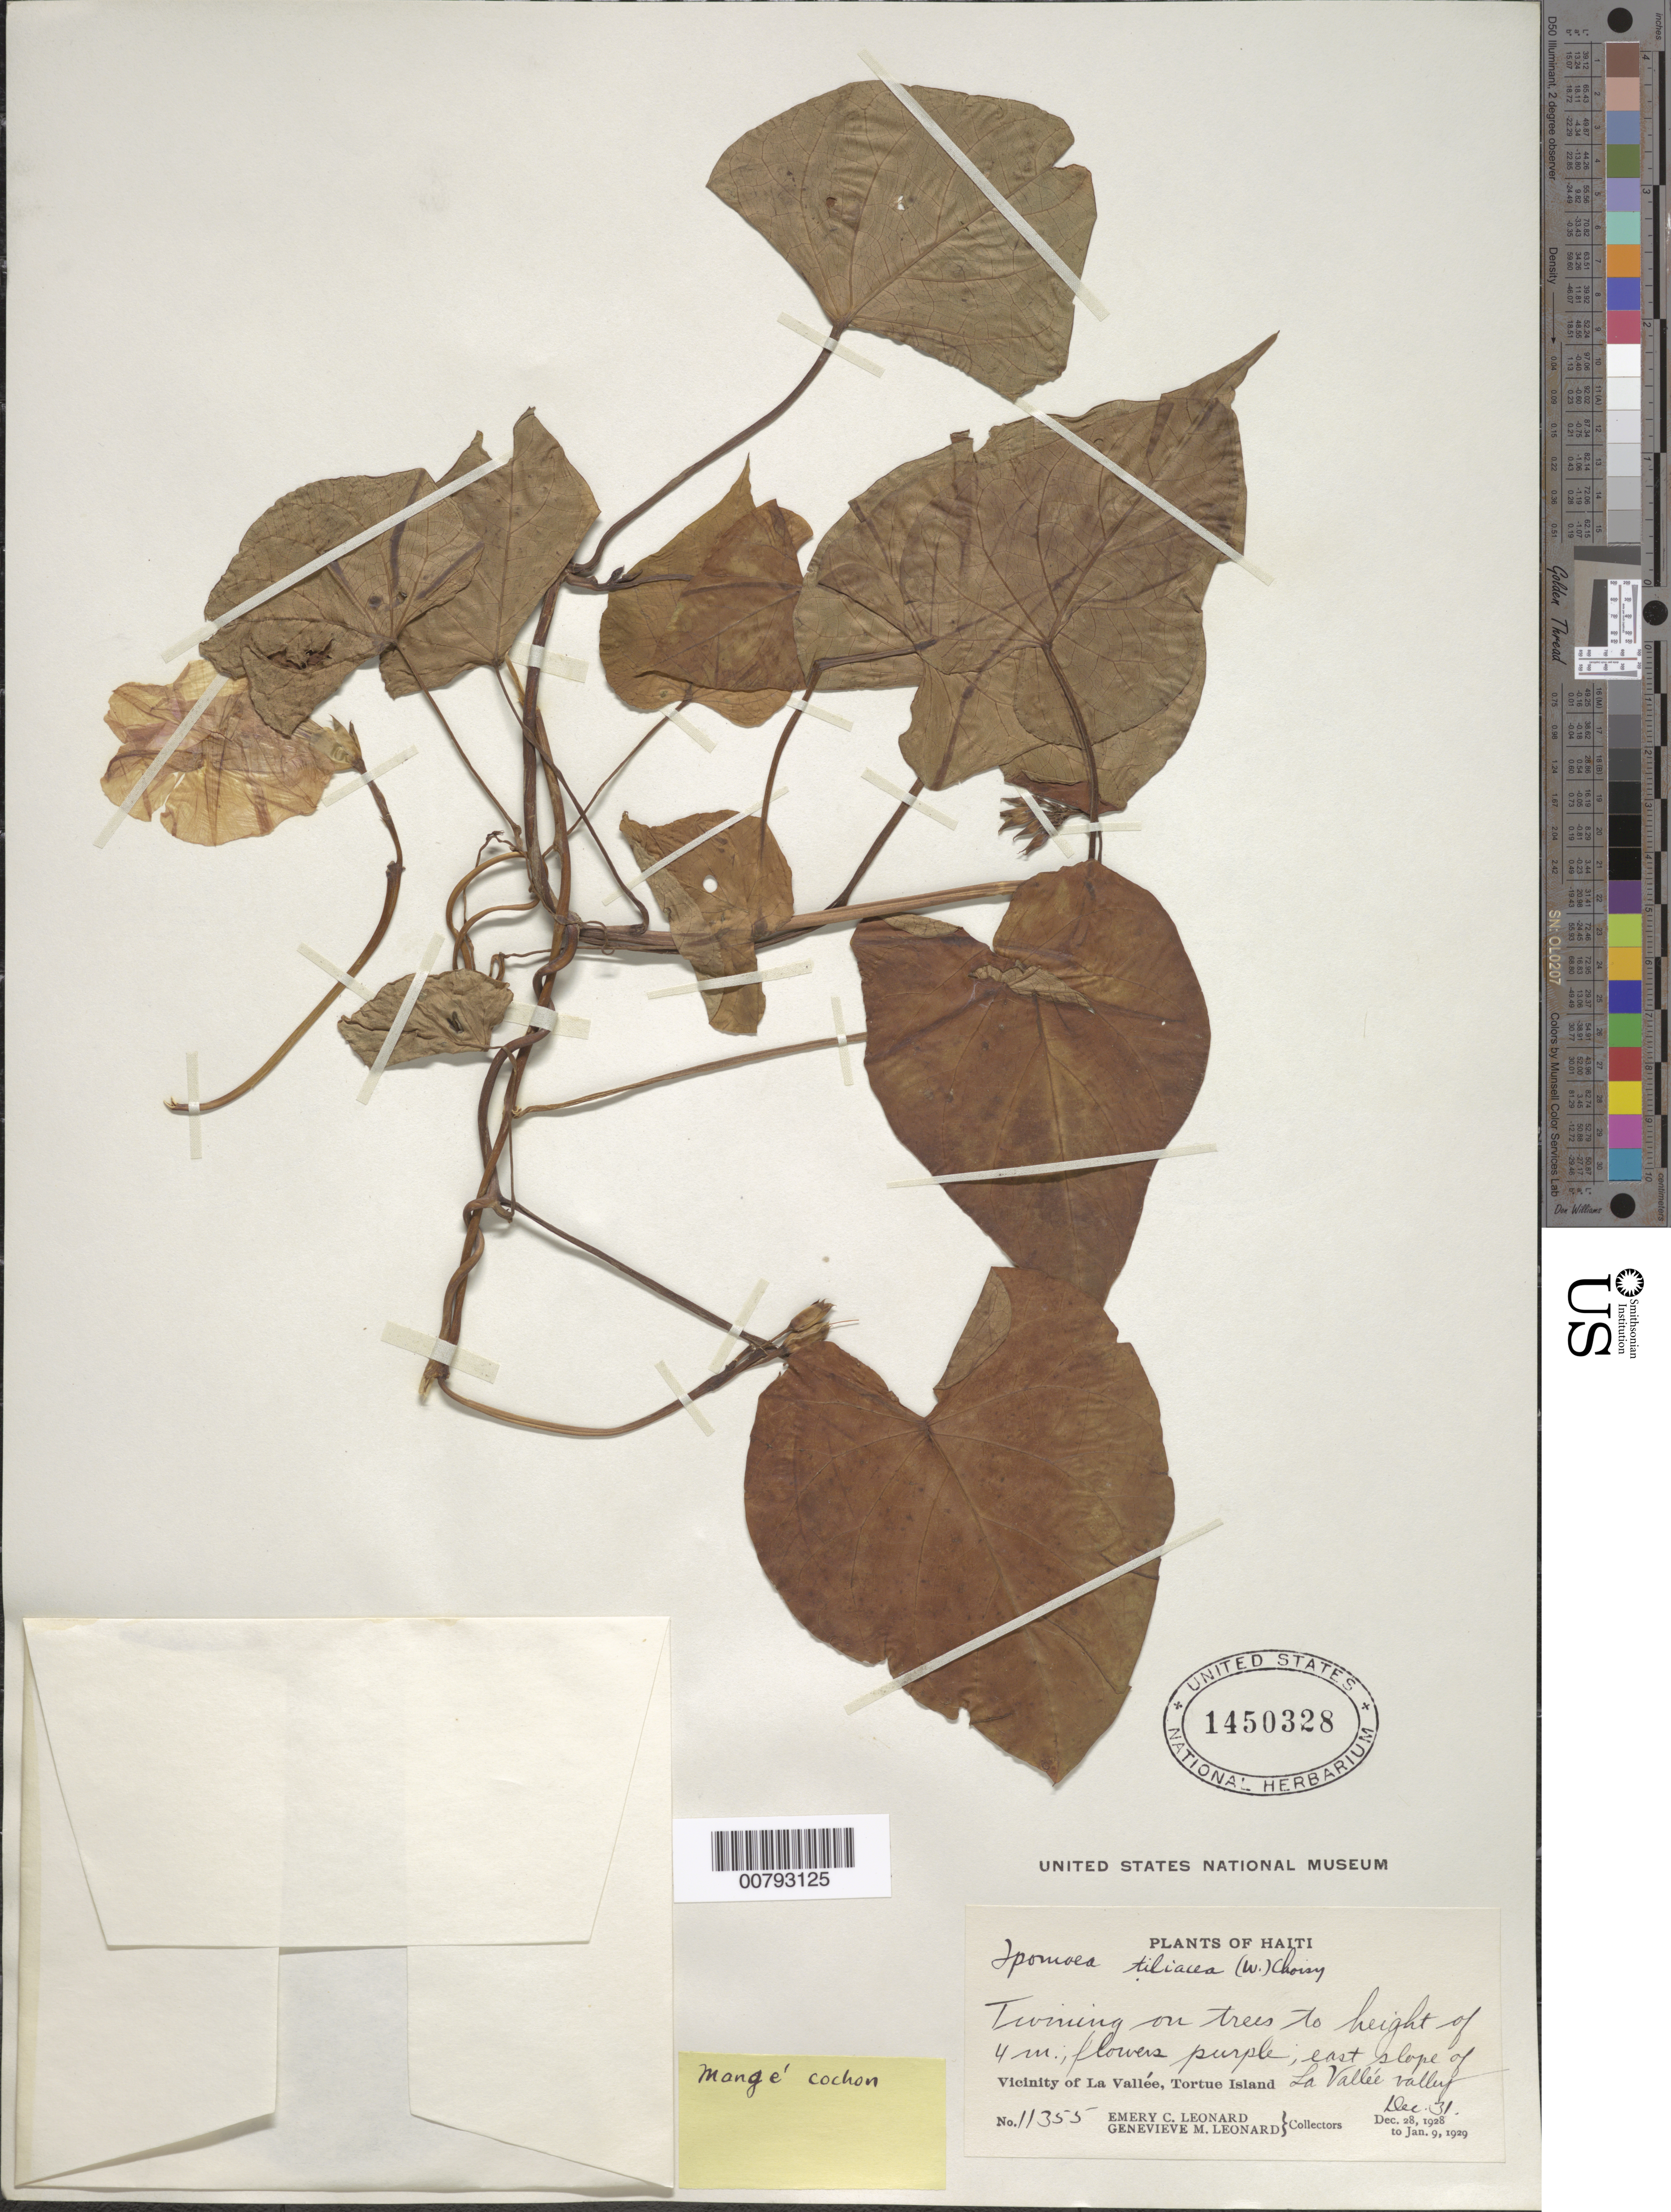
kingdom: Plantae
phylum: Tracheophyta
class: Magnoliopsida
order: Solanales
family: Convolvulaceae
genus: Ipomoea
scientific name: Ipomoea tiliacea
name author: (Willd.) Choisy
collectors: E. C. Leonard & G. M. Leonard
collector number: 11355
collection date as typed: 31 Dec 1928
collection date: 1928-12-31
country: Haiti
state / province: Nord-Óuest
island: Île de la Tortue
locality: Tortue Island, vicinity of La Vallée, east slope of La Vallée.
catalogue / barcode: US 1450328